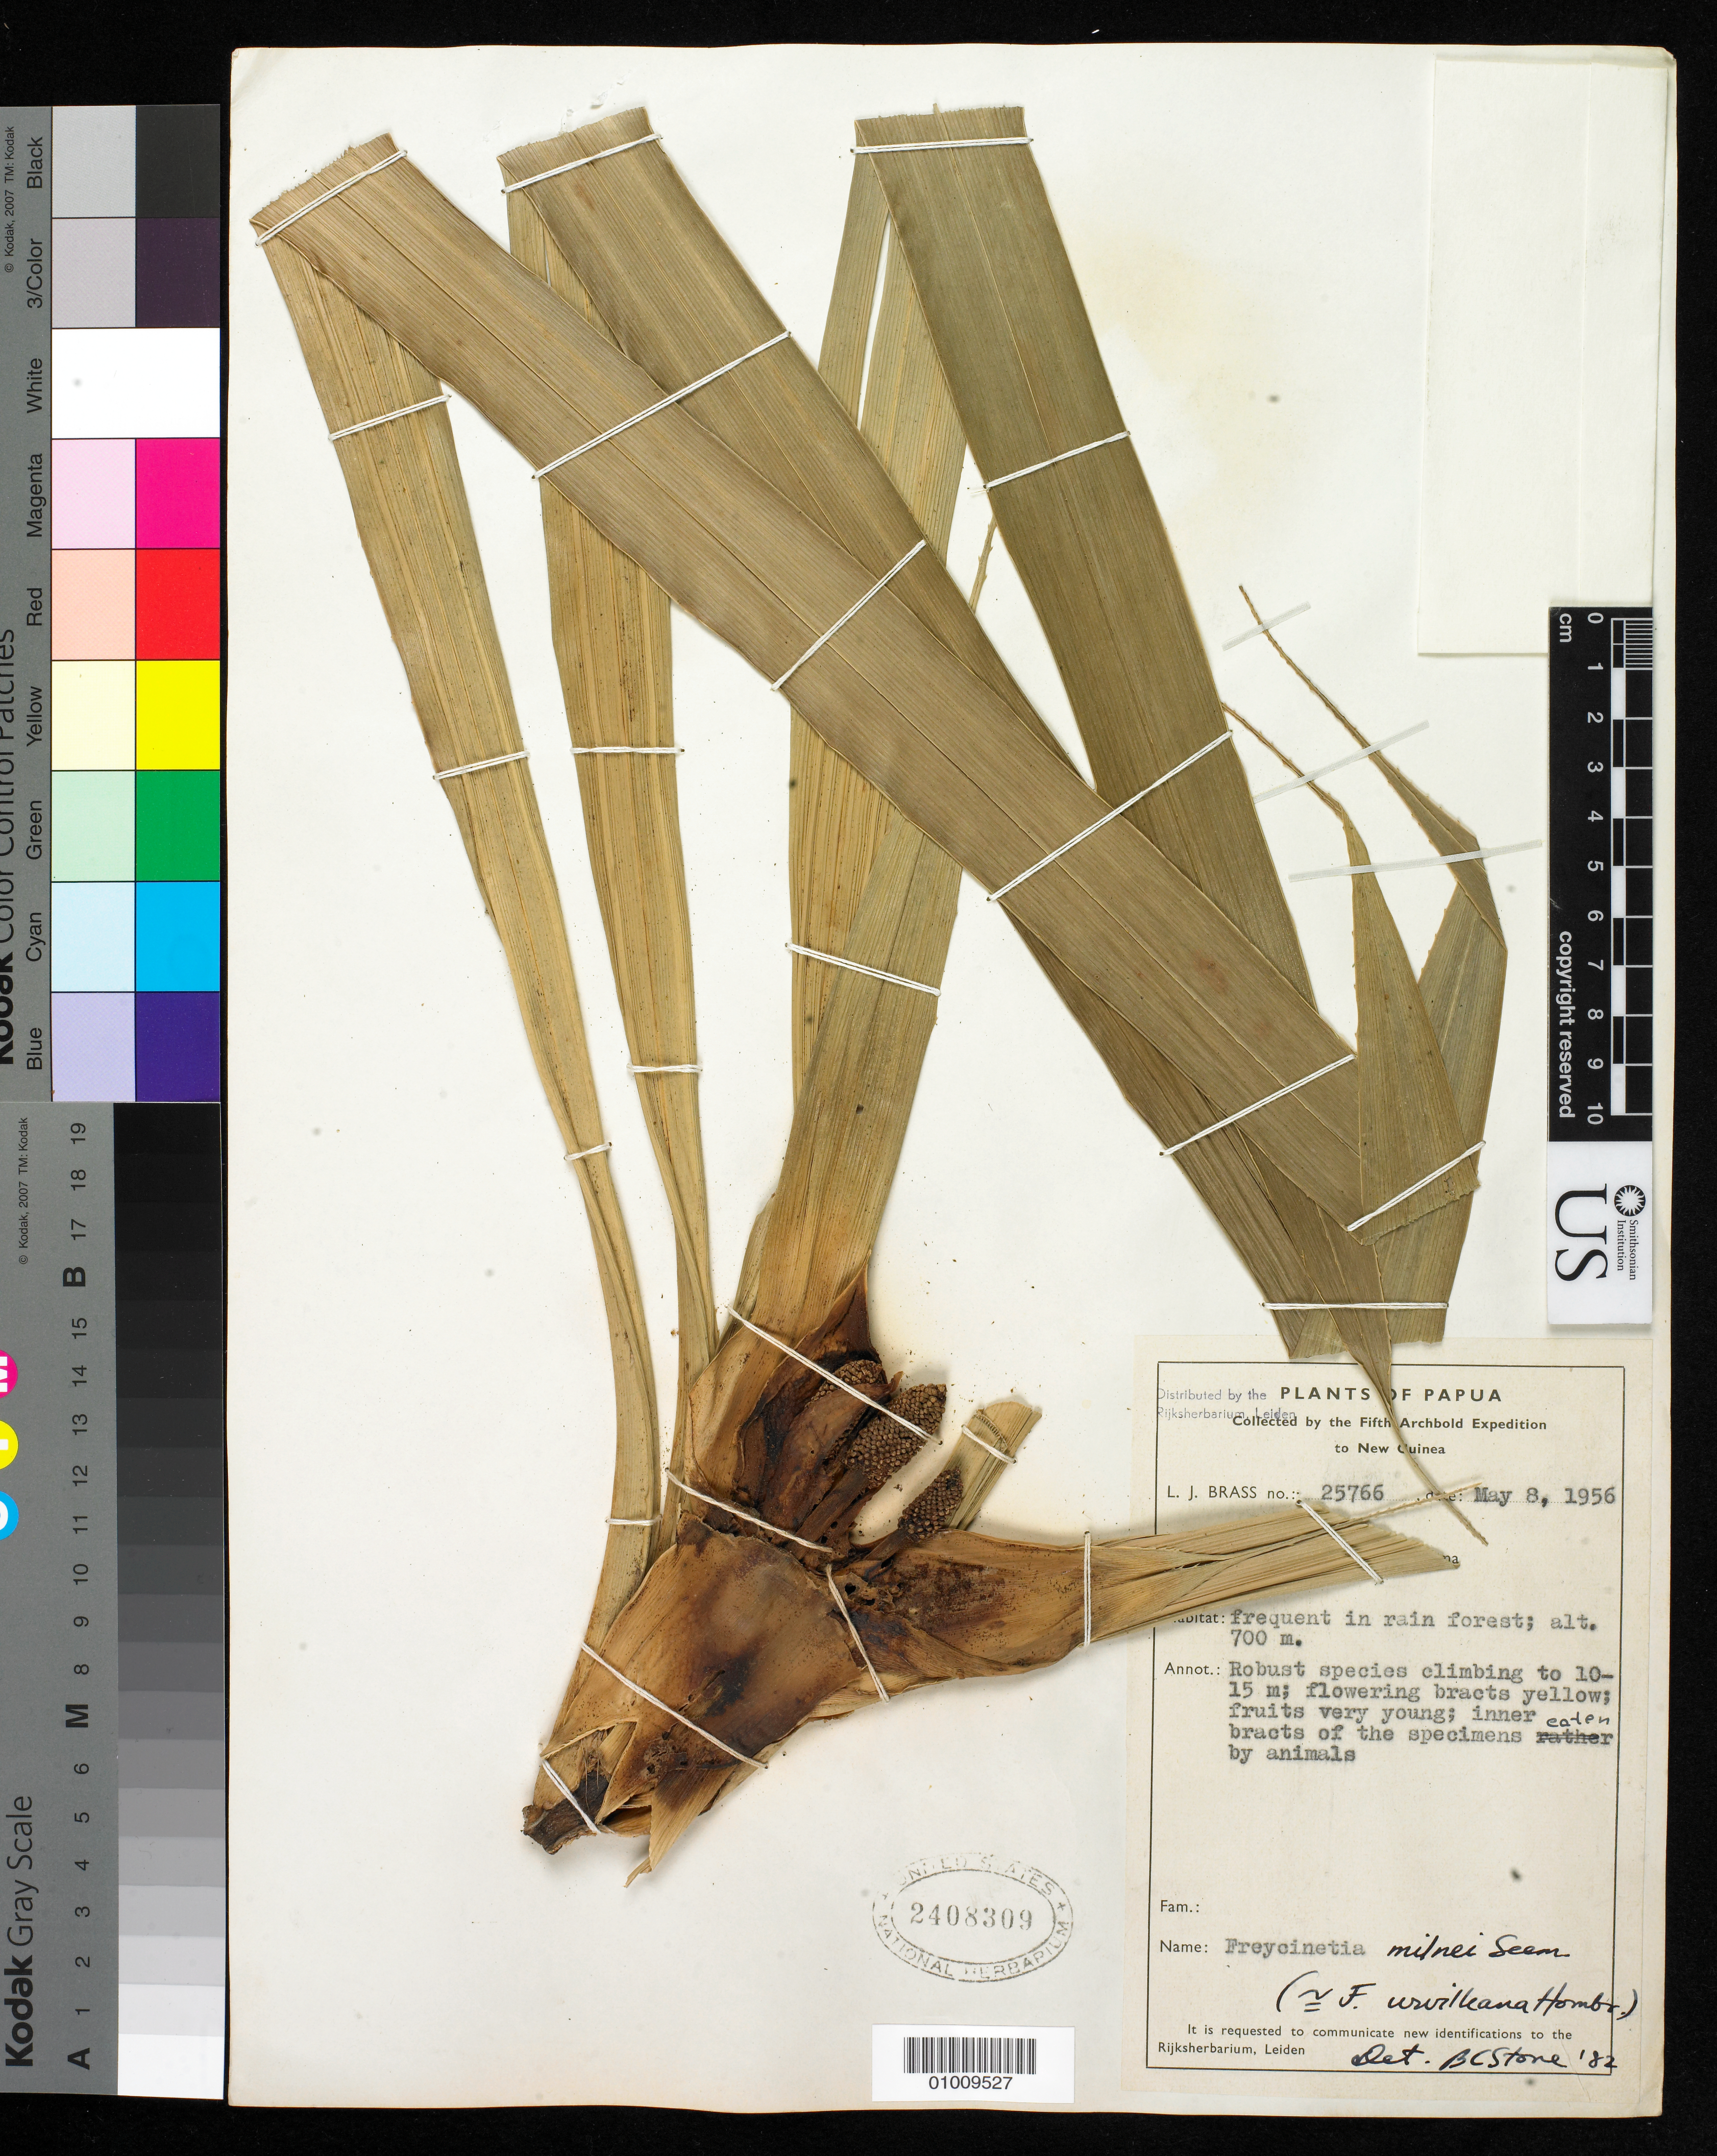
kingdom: Plantae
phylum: Tracheophyta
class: Liliopsida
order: Pandanales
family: Pandanaceae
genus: Freycinetia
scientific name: Freycinetia milnei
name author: Seem.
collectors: L. J. Brass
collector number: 25766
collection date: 1956-05-08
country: Papua New Guinea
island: New Guinea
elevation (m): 700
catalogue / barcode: US 2408309